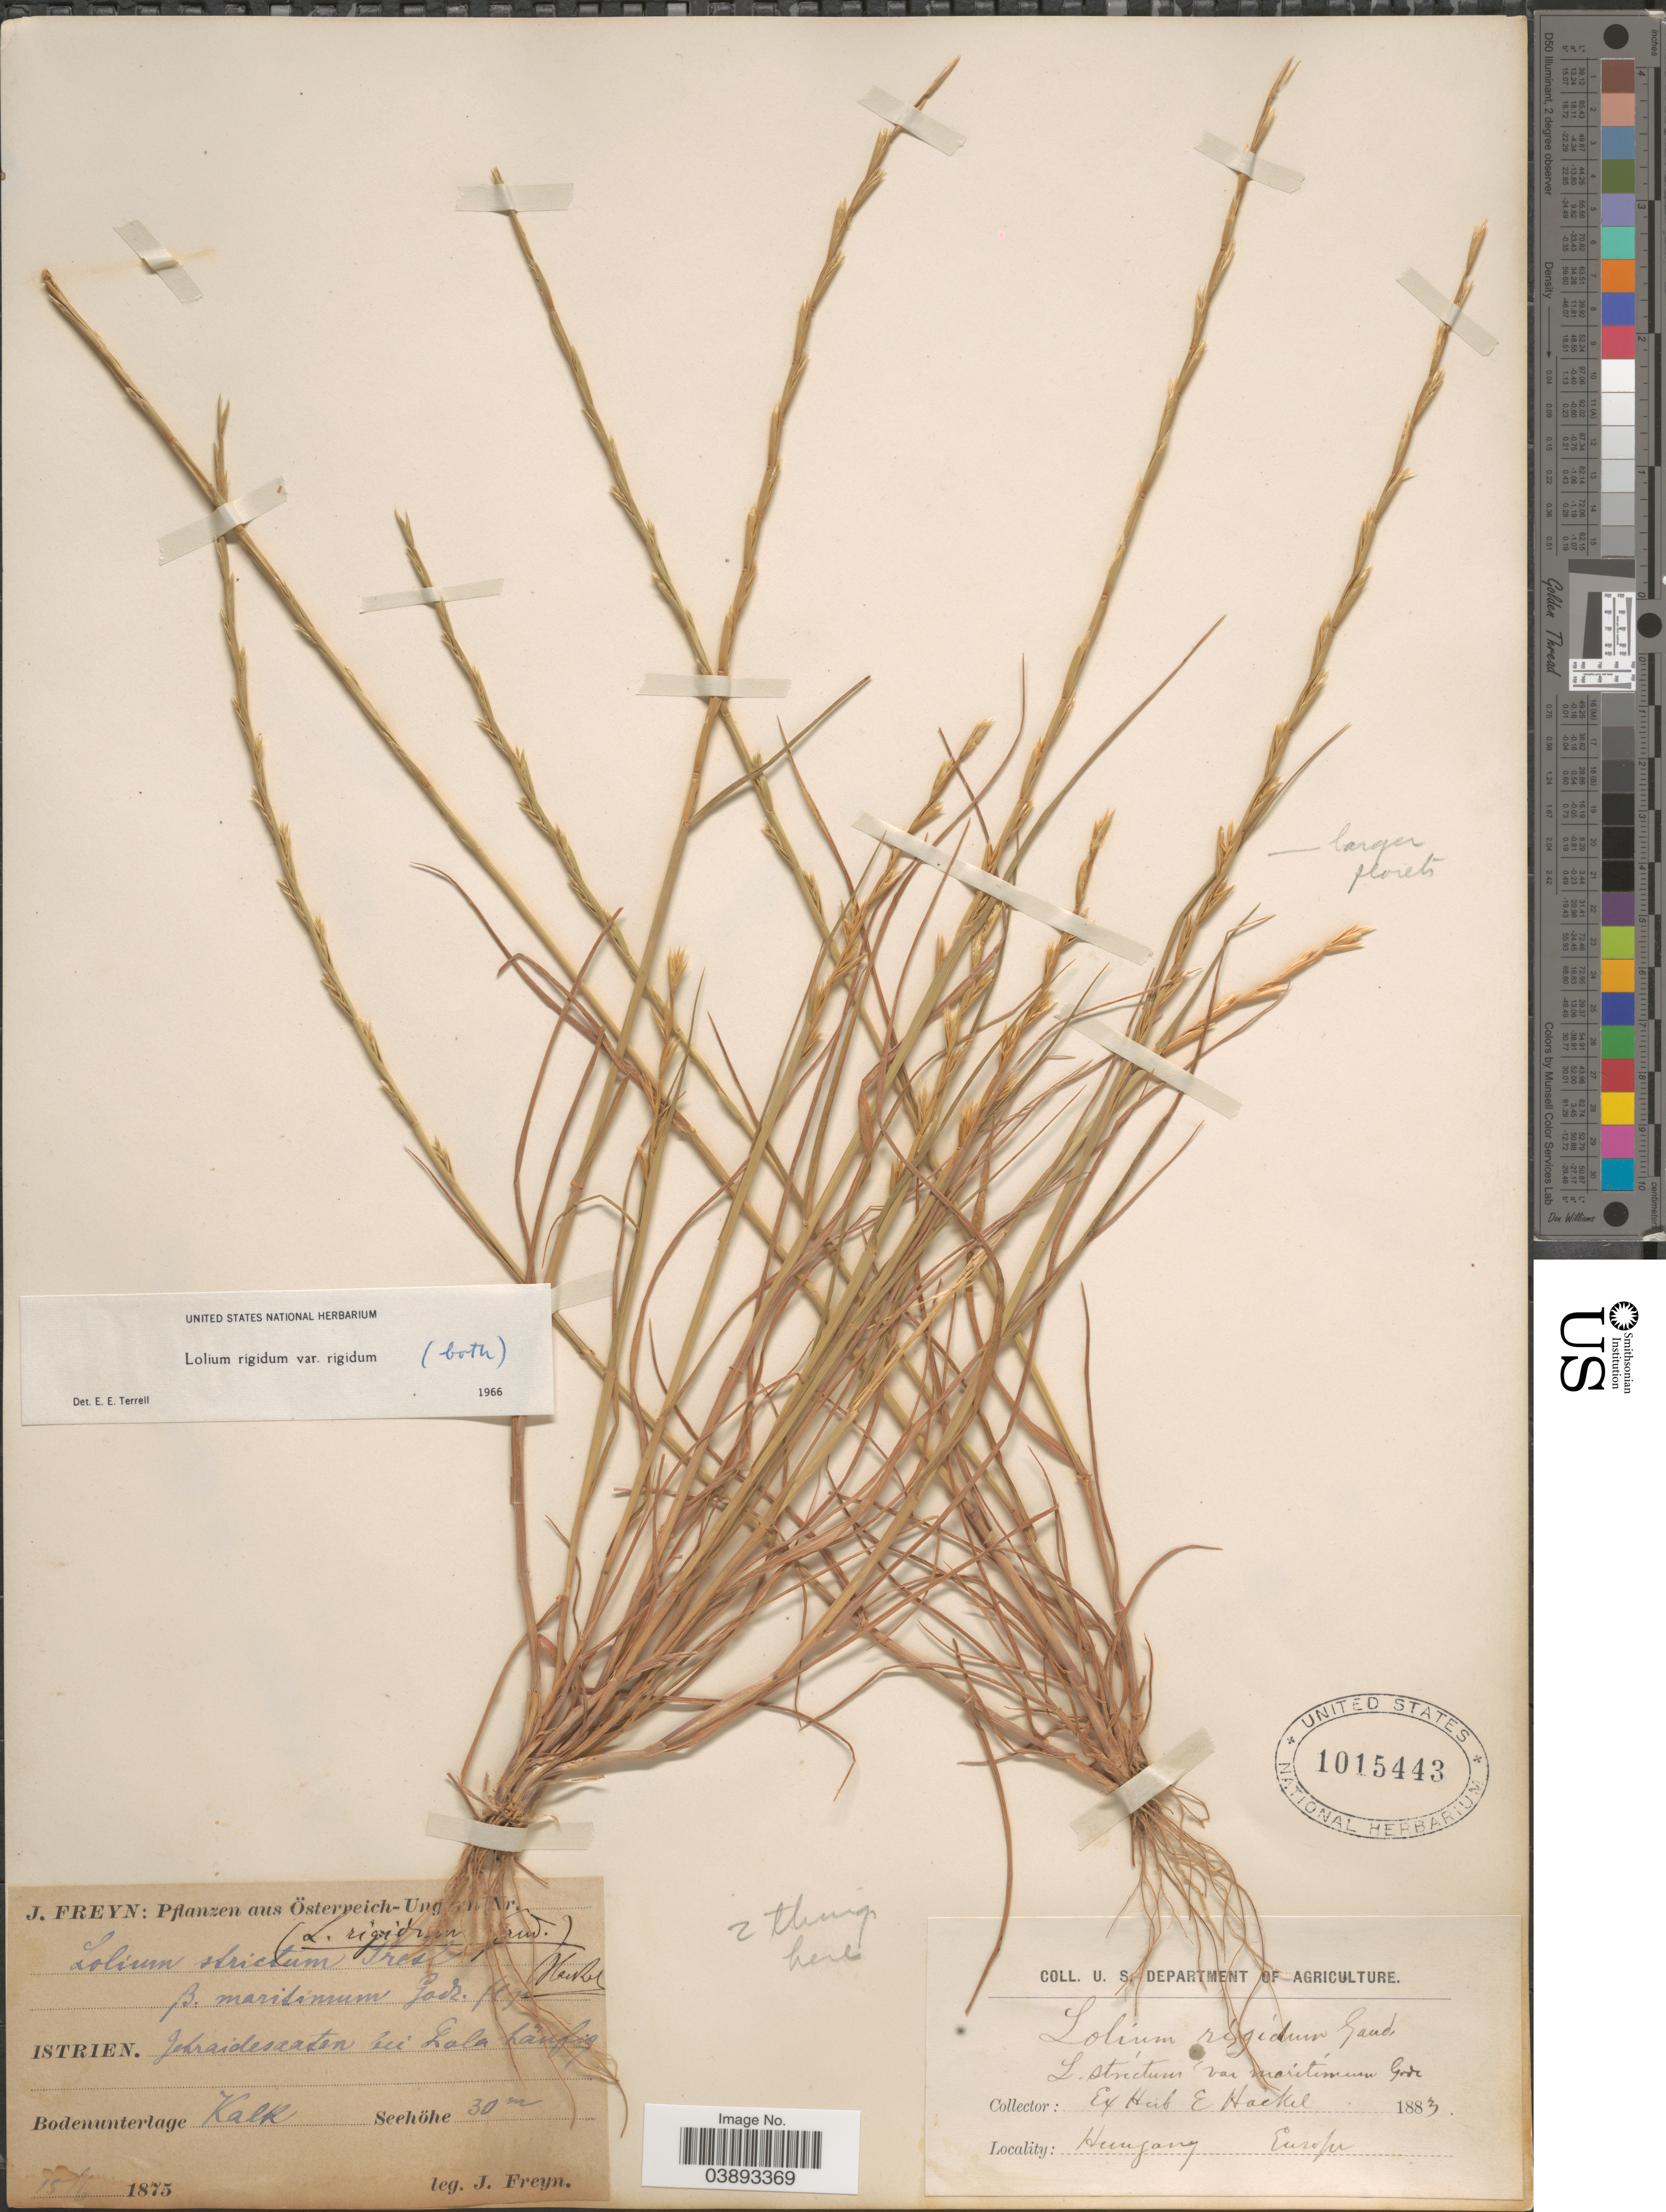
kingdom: Plantae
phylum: Tracheophyta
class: Liliopsida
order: Poales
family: Poaceae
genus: Lolium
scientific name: Lolium rigidum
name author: Gaudin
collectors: J. Freyn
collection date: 1875-06-15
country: Hungary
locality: Pflanzen aus Österreich-Un [illegible text]. Istrien. Istraidescaten [interpreted] bei Lola haufig.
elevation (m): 30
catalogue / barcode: US 1015443